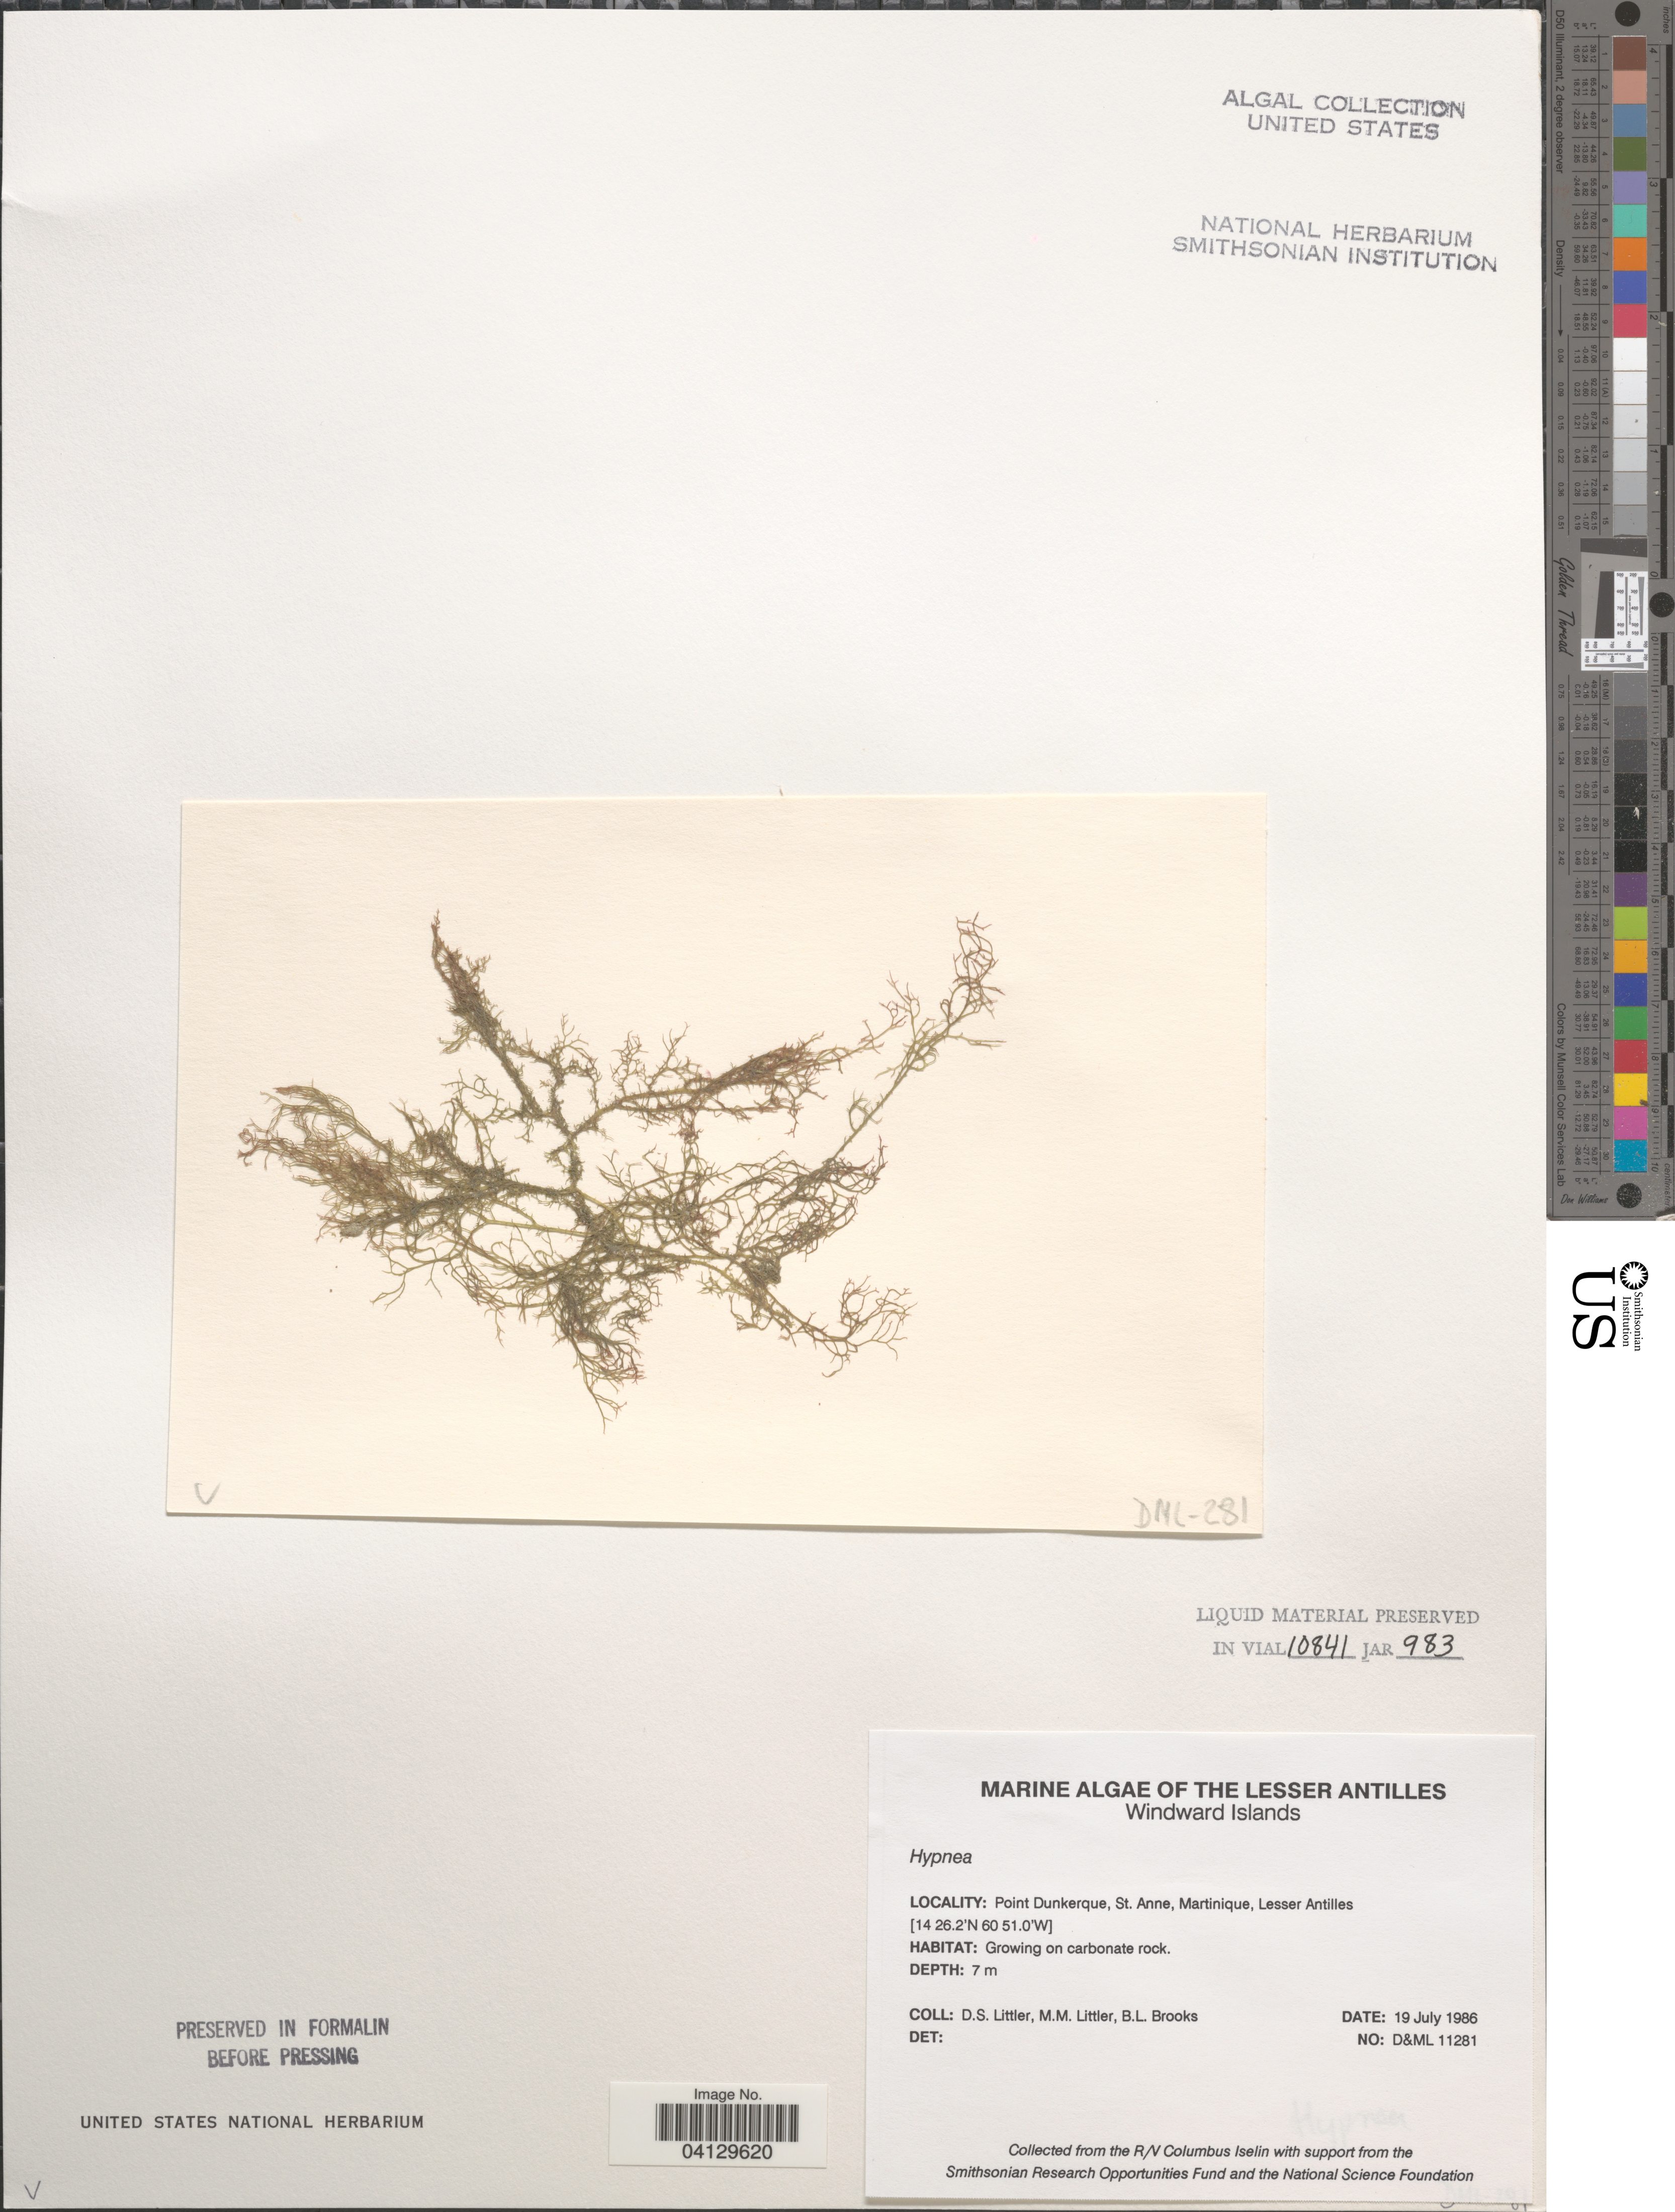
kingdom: Plantae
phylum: Rhodophyta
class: Florideophyceae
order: Gigartinales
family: Cystocloniaceae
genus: Hypnea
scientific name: Hypnea sp.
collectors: D. S. Littler & B. Brooks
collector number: D&ML11281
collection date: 1986-07-19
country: Martinique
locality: The Lesser Antilles. Windward Islands. Point Dunkerque, St. Anne.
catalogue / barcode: US 328631